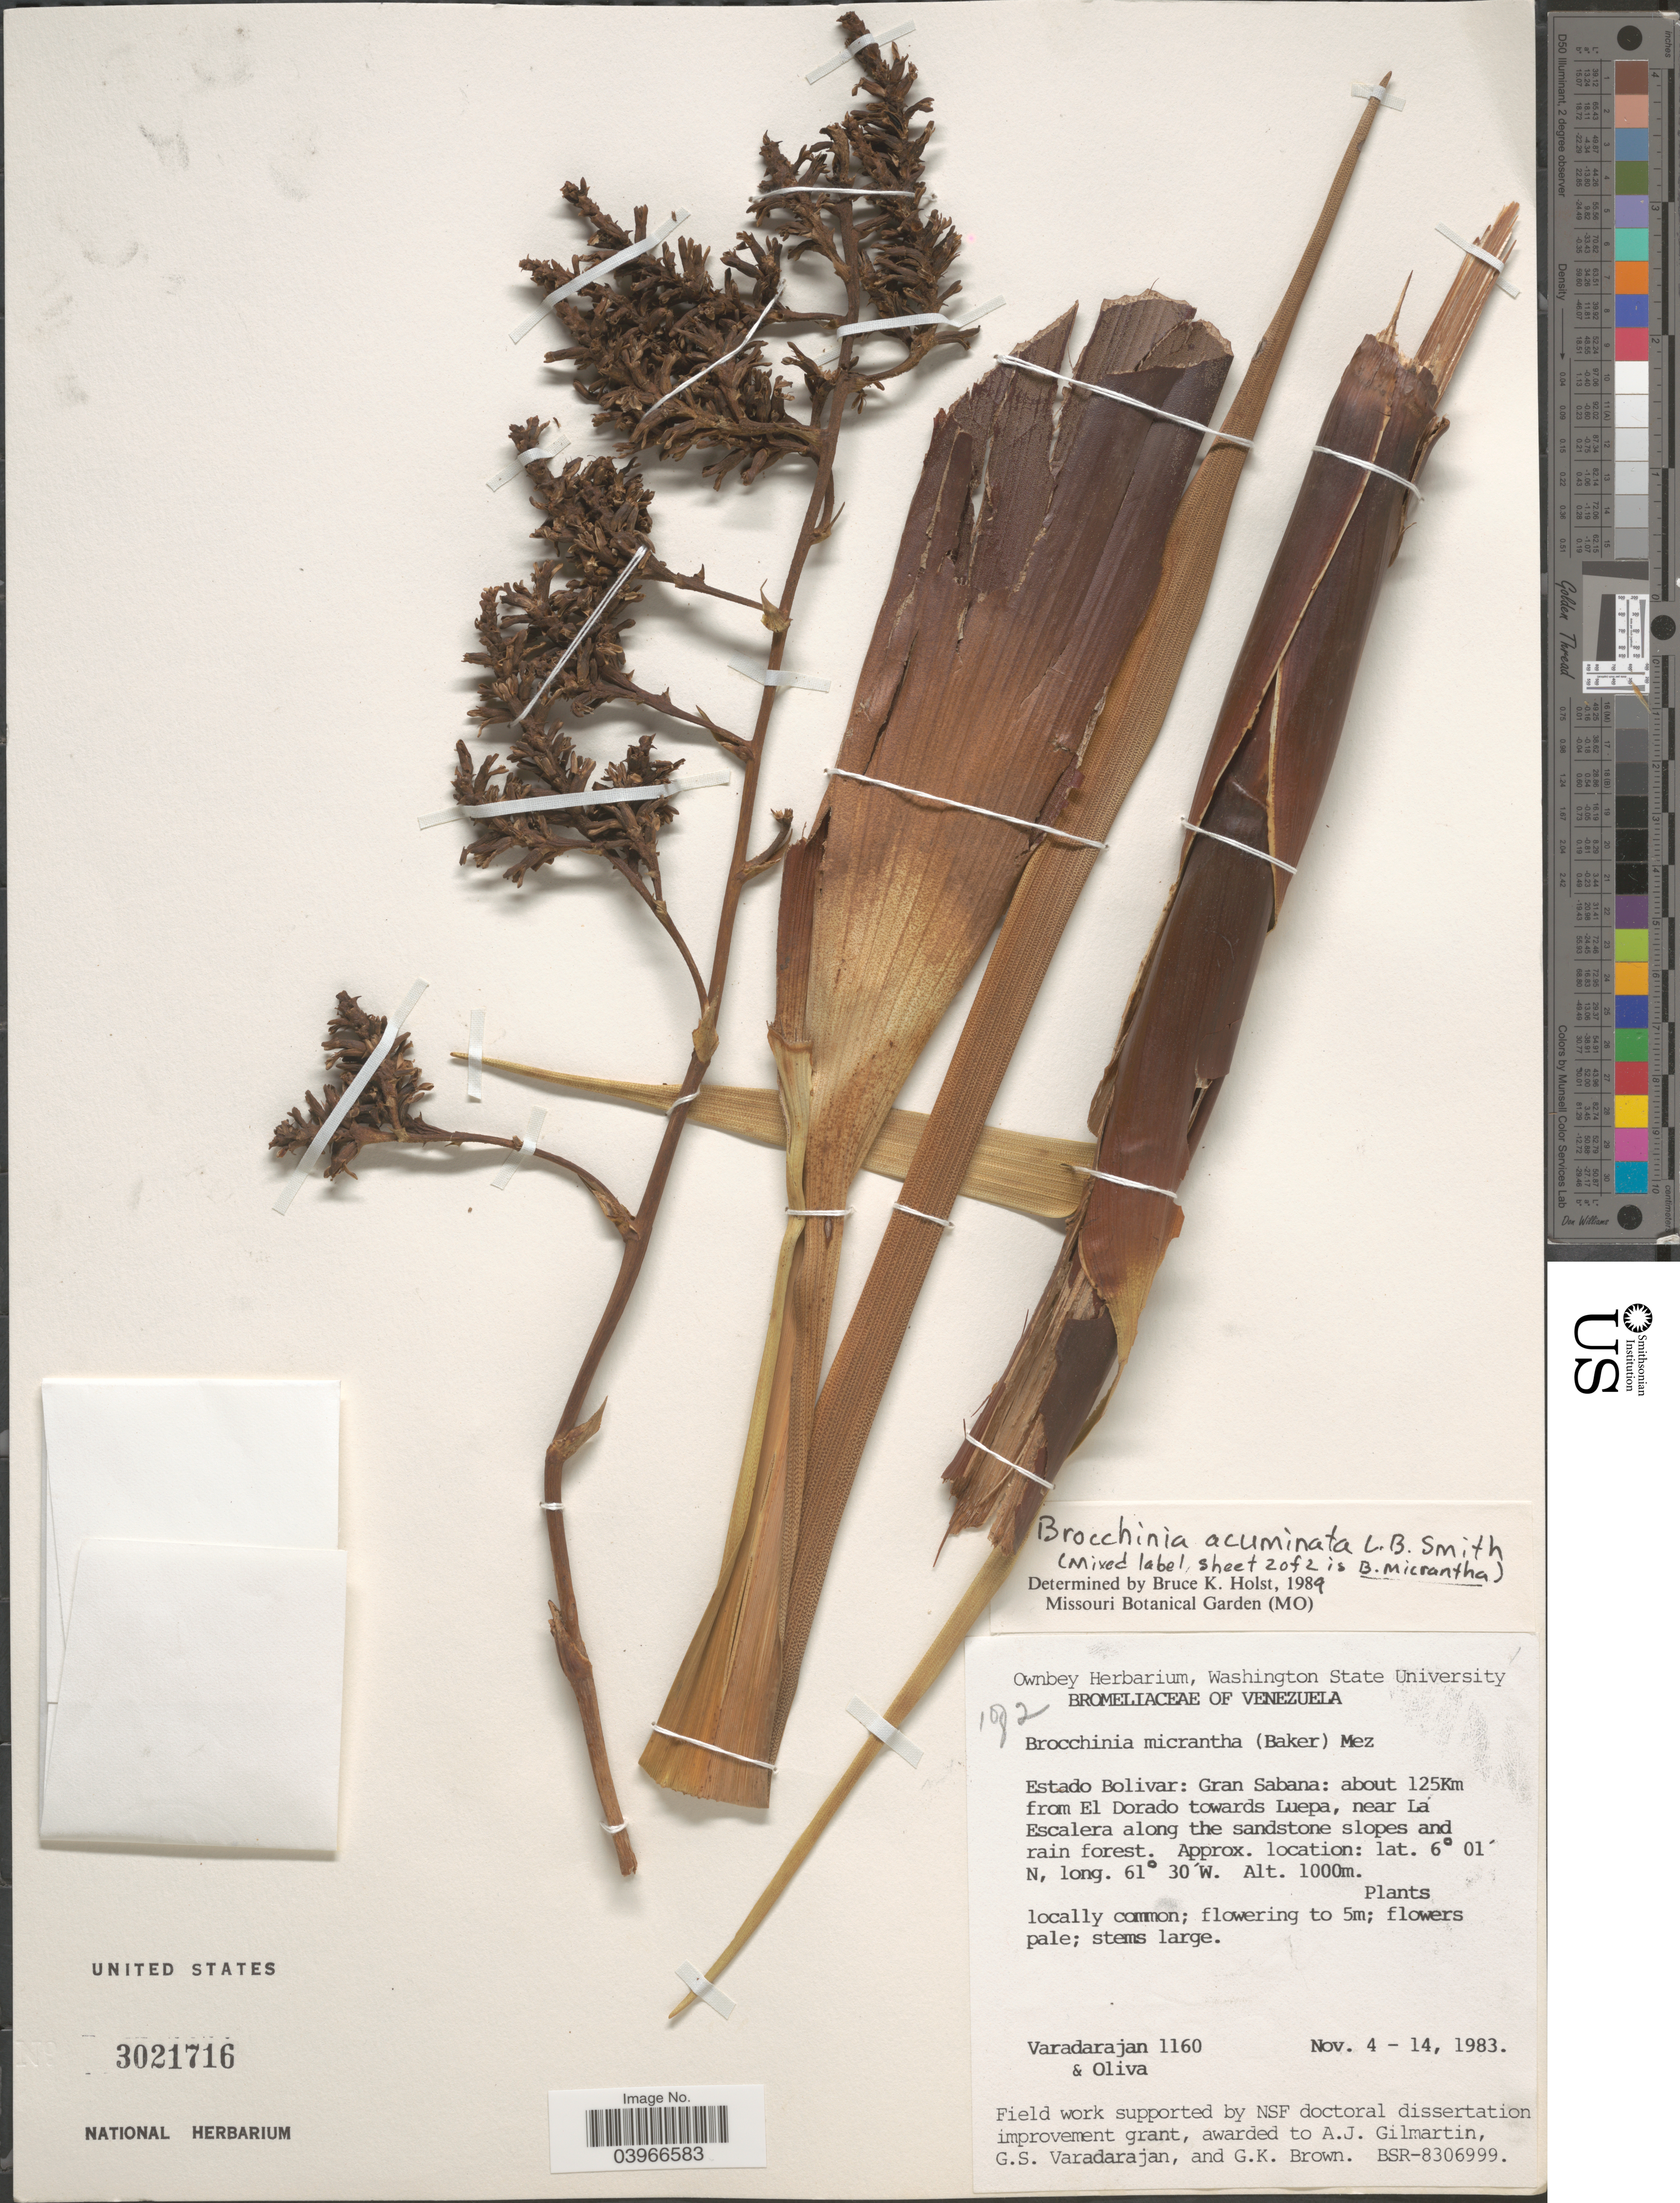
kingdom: Plantae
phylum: Tracheophyta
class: Liliopsida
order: Poales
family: Bromeliaceae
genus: Brocchinia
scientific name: Brocchinia acuminata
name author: L.B. Sm.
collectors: Varadarajan, -- & -. Oliva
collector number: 1160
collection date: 1983-11-04/1983-11-14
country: Venezuela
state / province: Bolivar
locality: Gran Sabana: about 125Km from El Dorado towards Luepa, near La Escalera along the sandstone slopes and rain forest.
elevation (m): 1000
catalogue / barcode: US 3021716